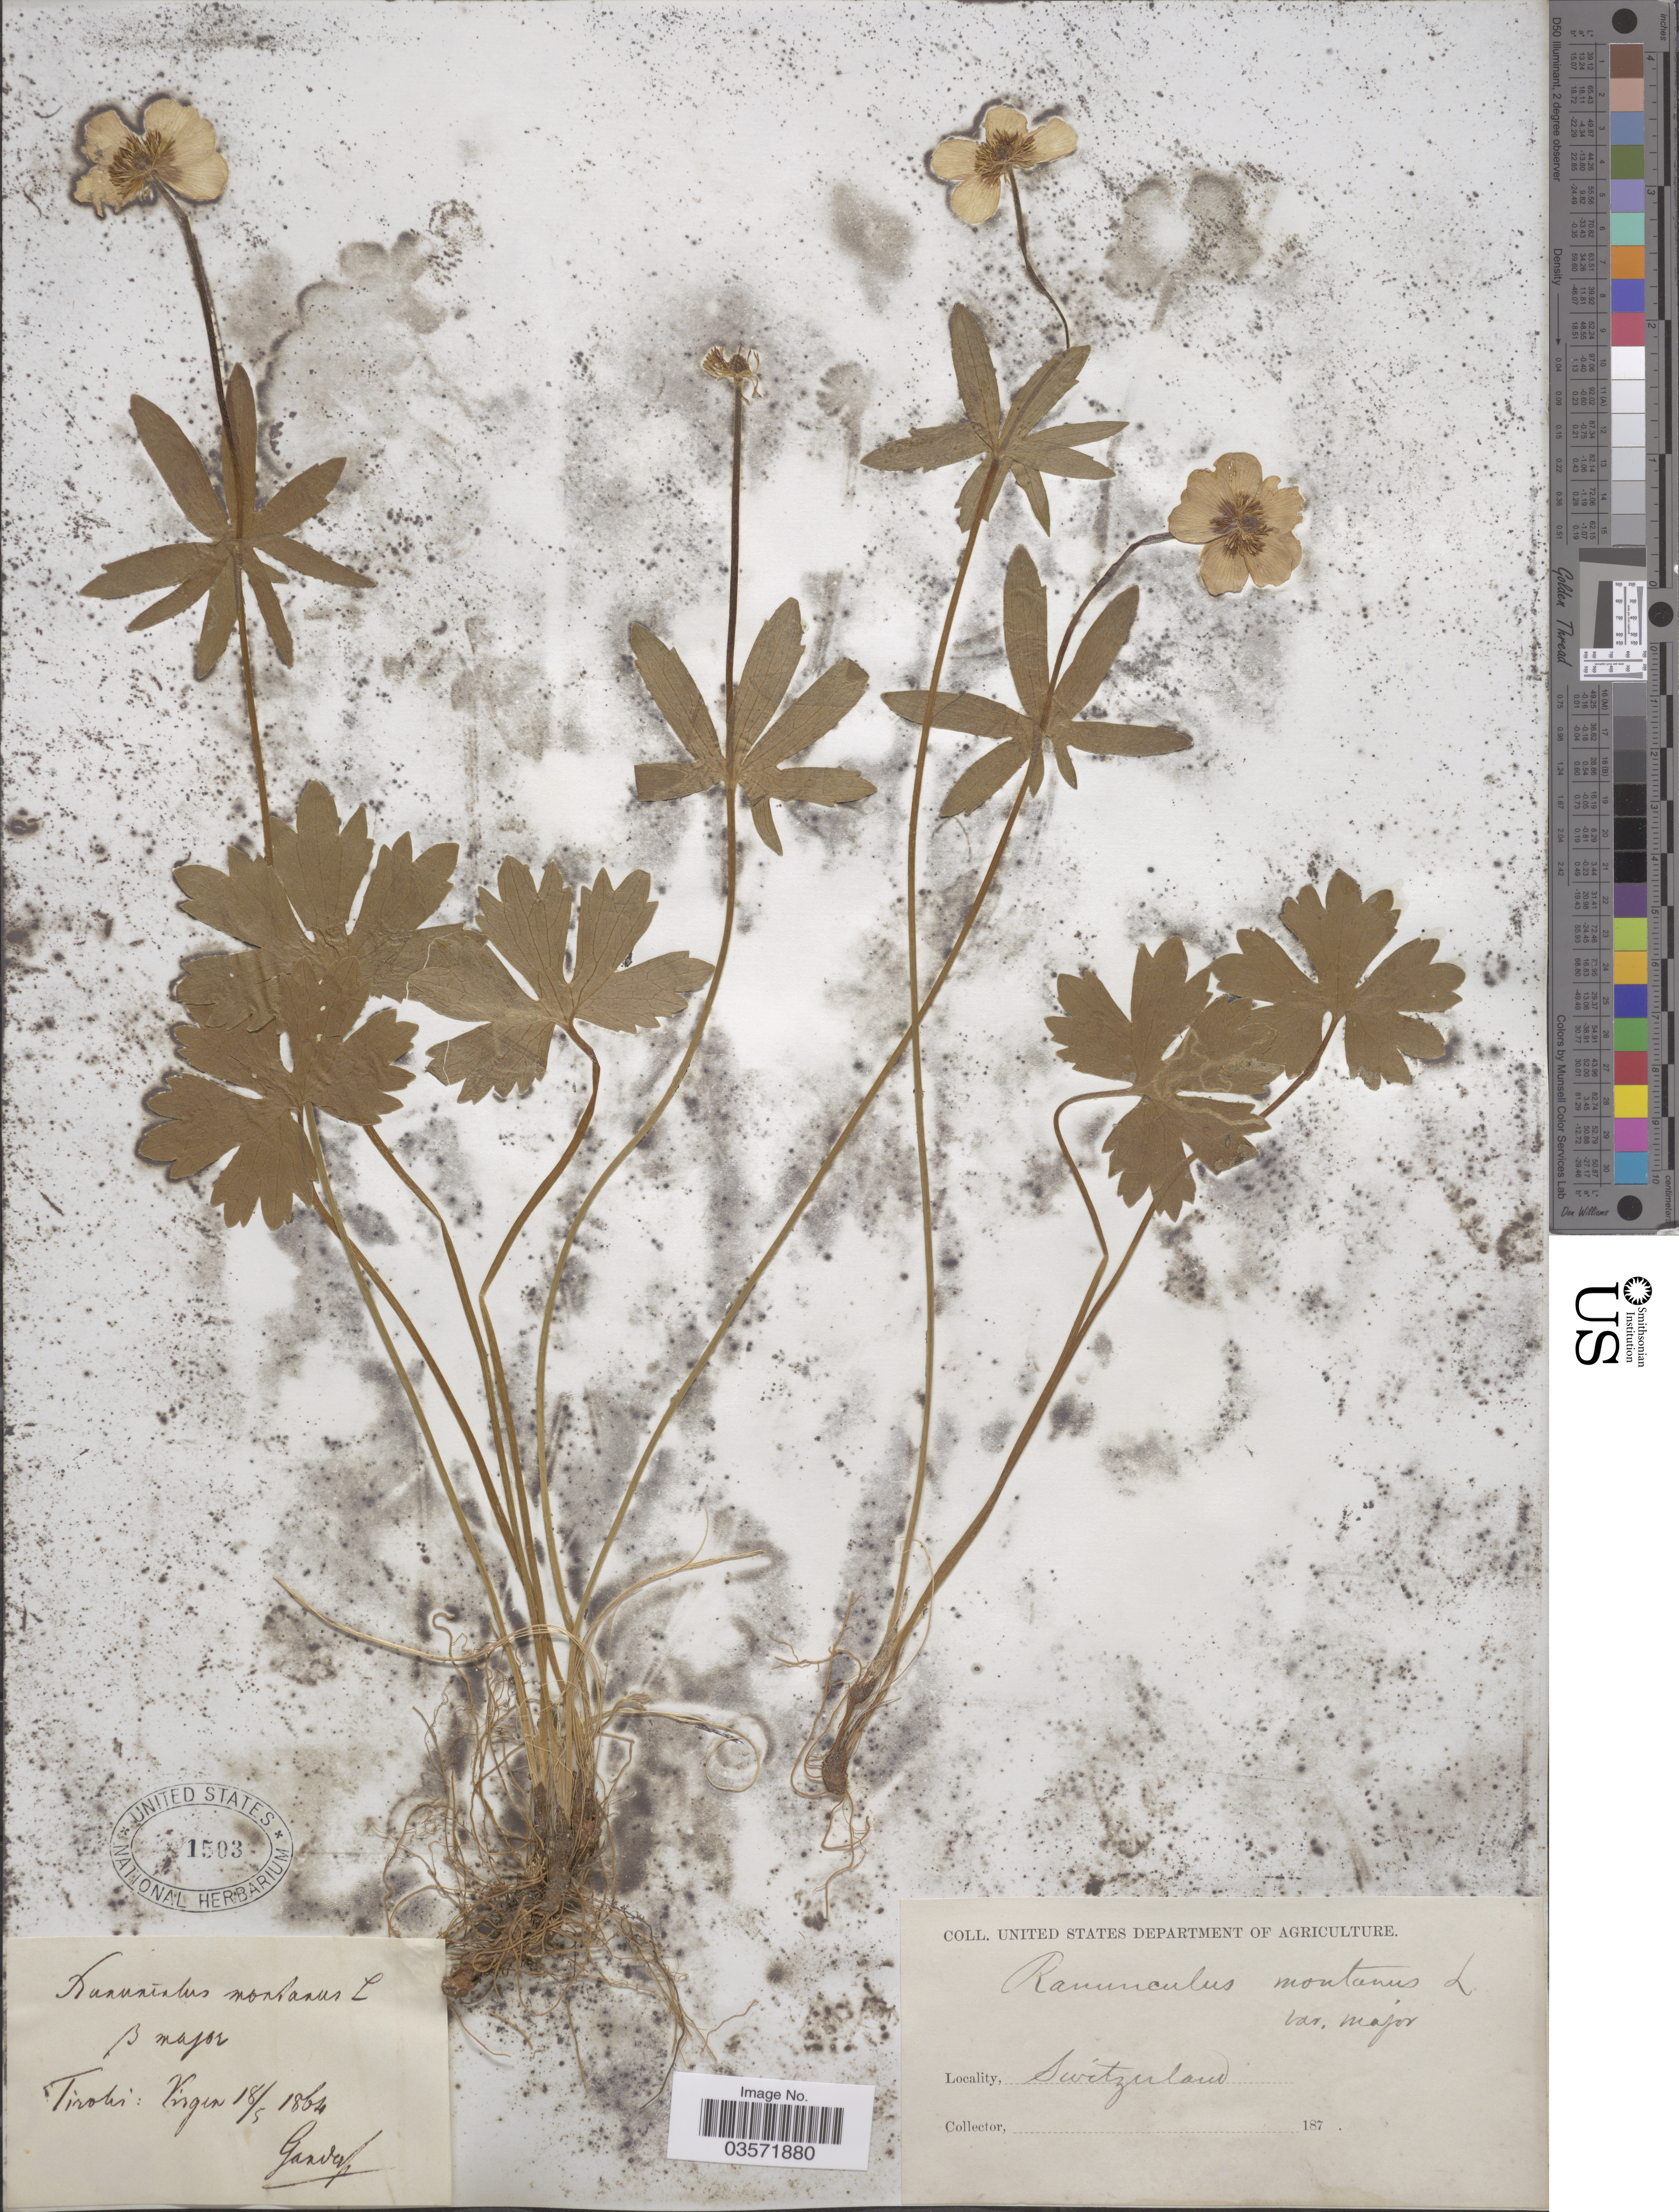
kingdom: Plantae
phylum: Tracheophyta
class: Magnoliopsida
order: Ranunculales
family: Ranunculaceae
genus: Ranunculus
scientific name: Ranunculus montanus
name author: Willd.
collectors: Gander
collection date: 1864-05-18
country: Switzerland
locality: Tirolei: Virgen.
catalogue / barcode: US 1503